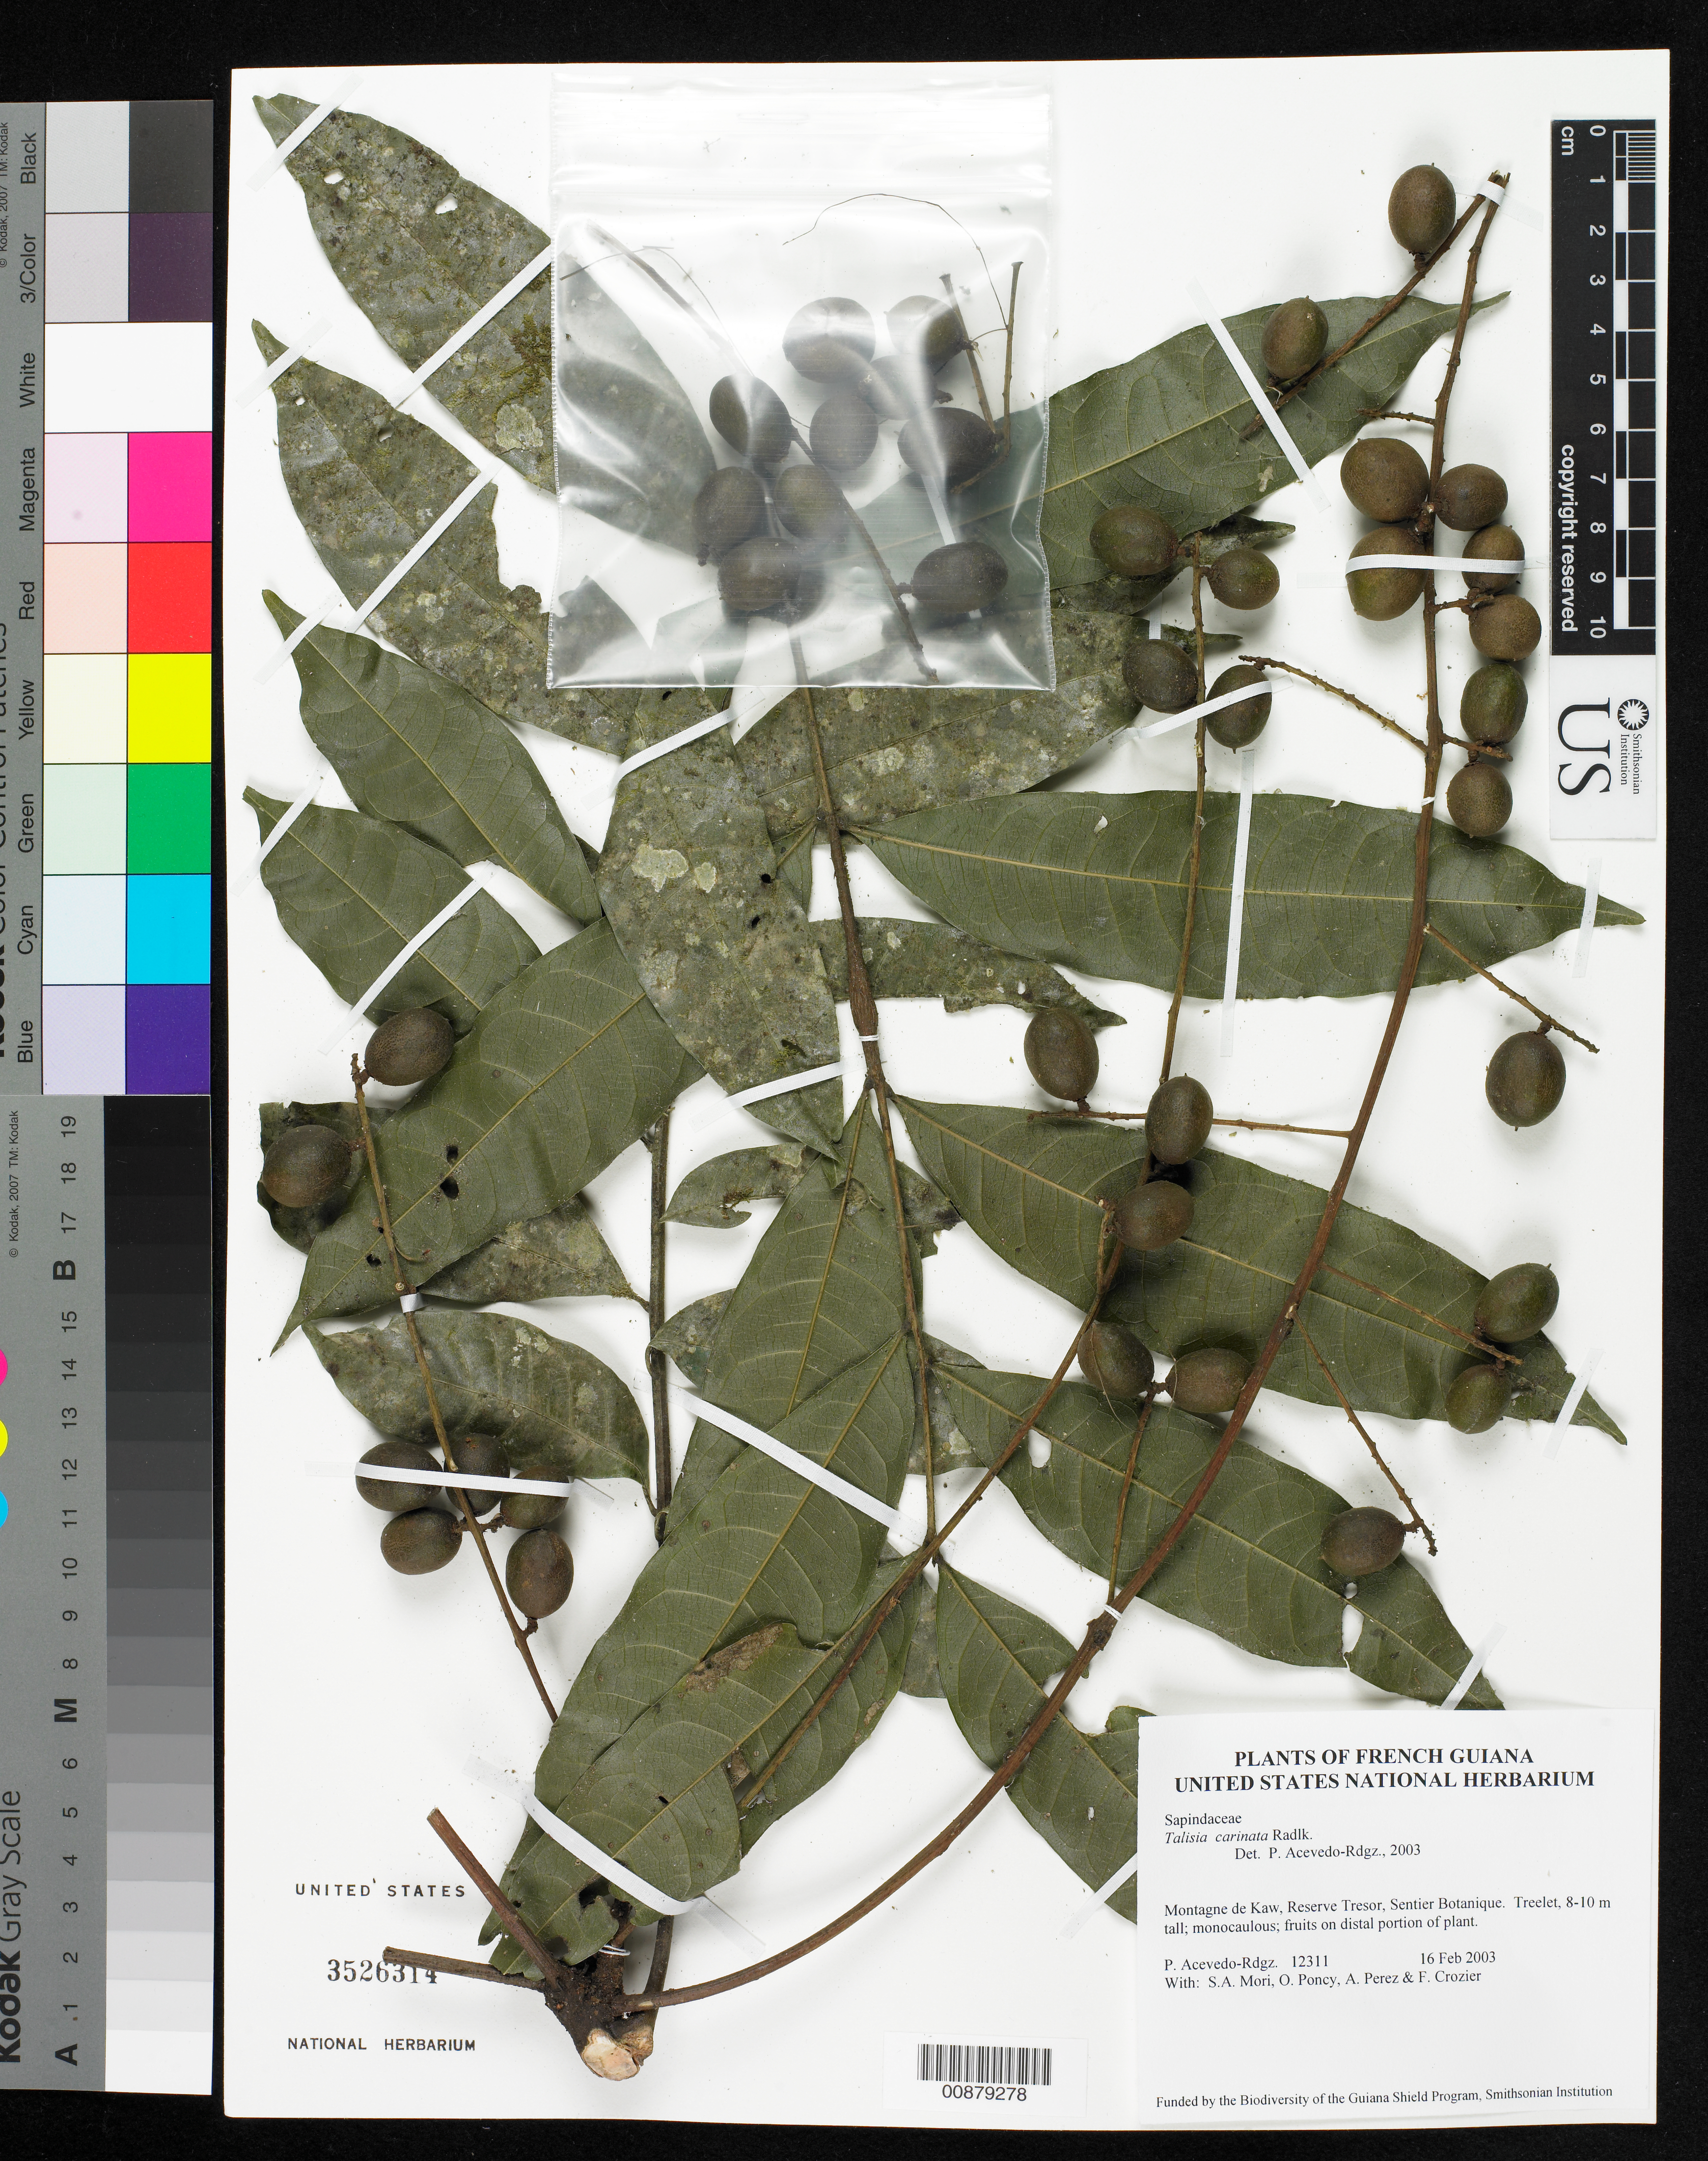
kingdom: Plantae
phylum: Tracheophyta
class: Magnoliopsida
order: Sapindales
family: Sapindaceae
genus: Talisia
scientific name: Talisia carinata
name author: Radlk.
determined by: Acevedo-Rodríguez, P., (BOT), Smithsonian Institution - National Museum of Natural History (UNITED STATES)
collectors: P. Acevedo-Rodr., S. Mori, O. Poncy, A. Perez & F. Crozier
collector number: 12311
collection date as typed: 16 Feb 2003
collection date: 2003-02-16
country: French Guiana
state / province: Cayenne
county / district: Roura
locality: Montagne de Kaw, Reserve Tresor, Sentier Botanique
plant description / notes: NY, MO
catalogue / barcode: US 3526324